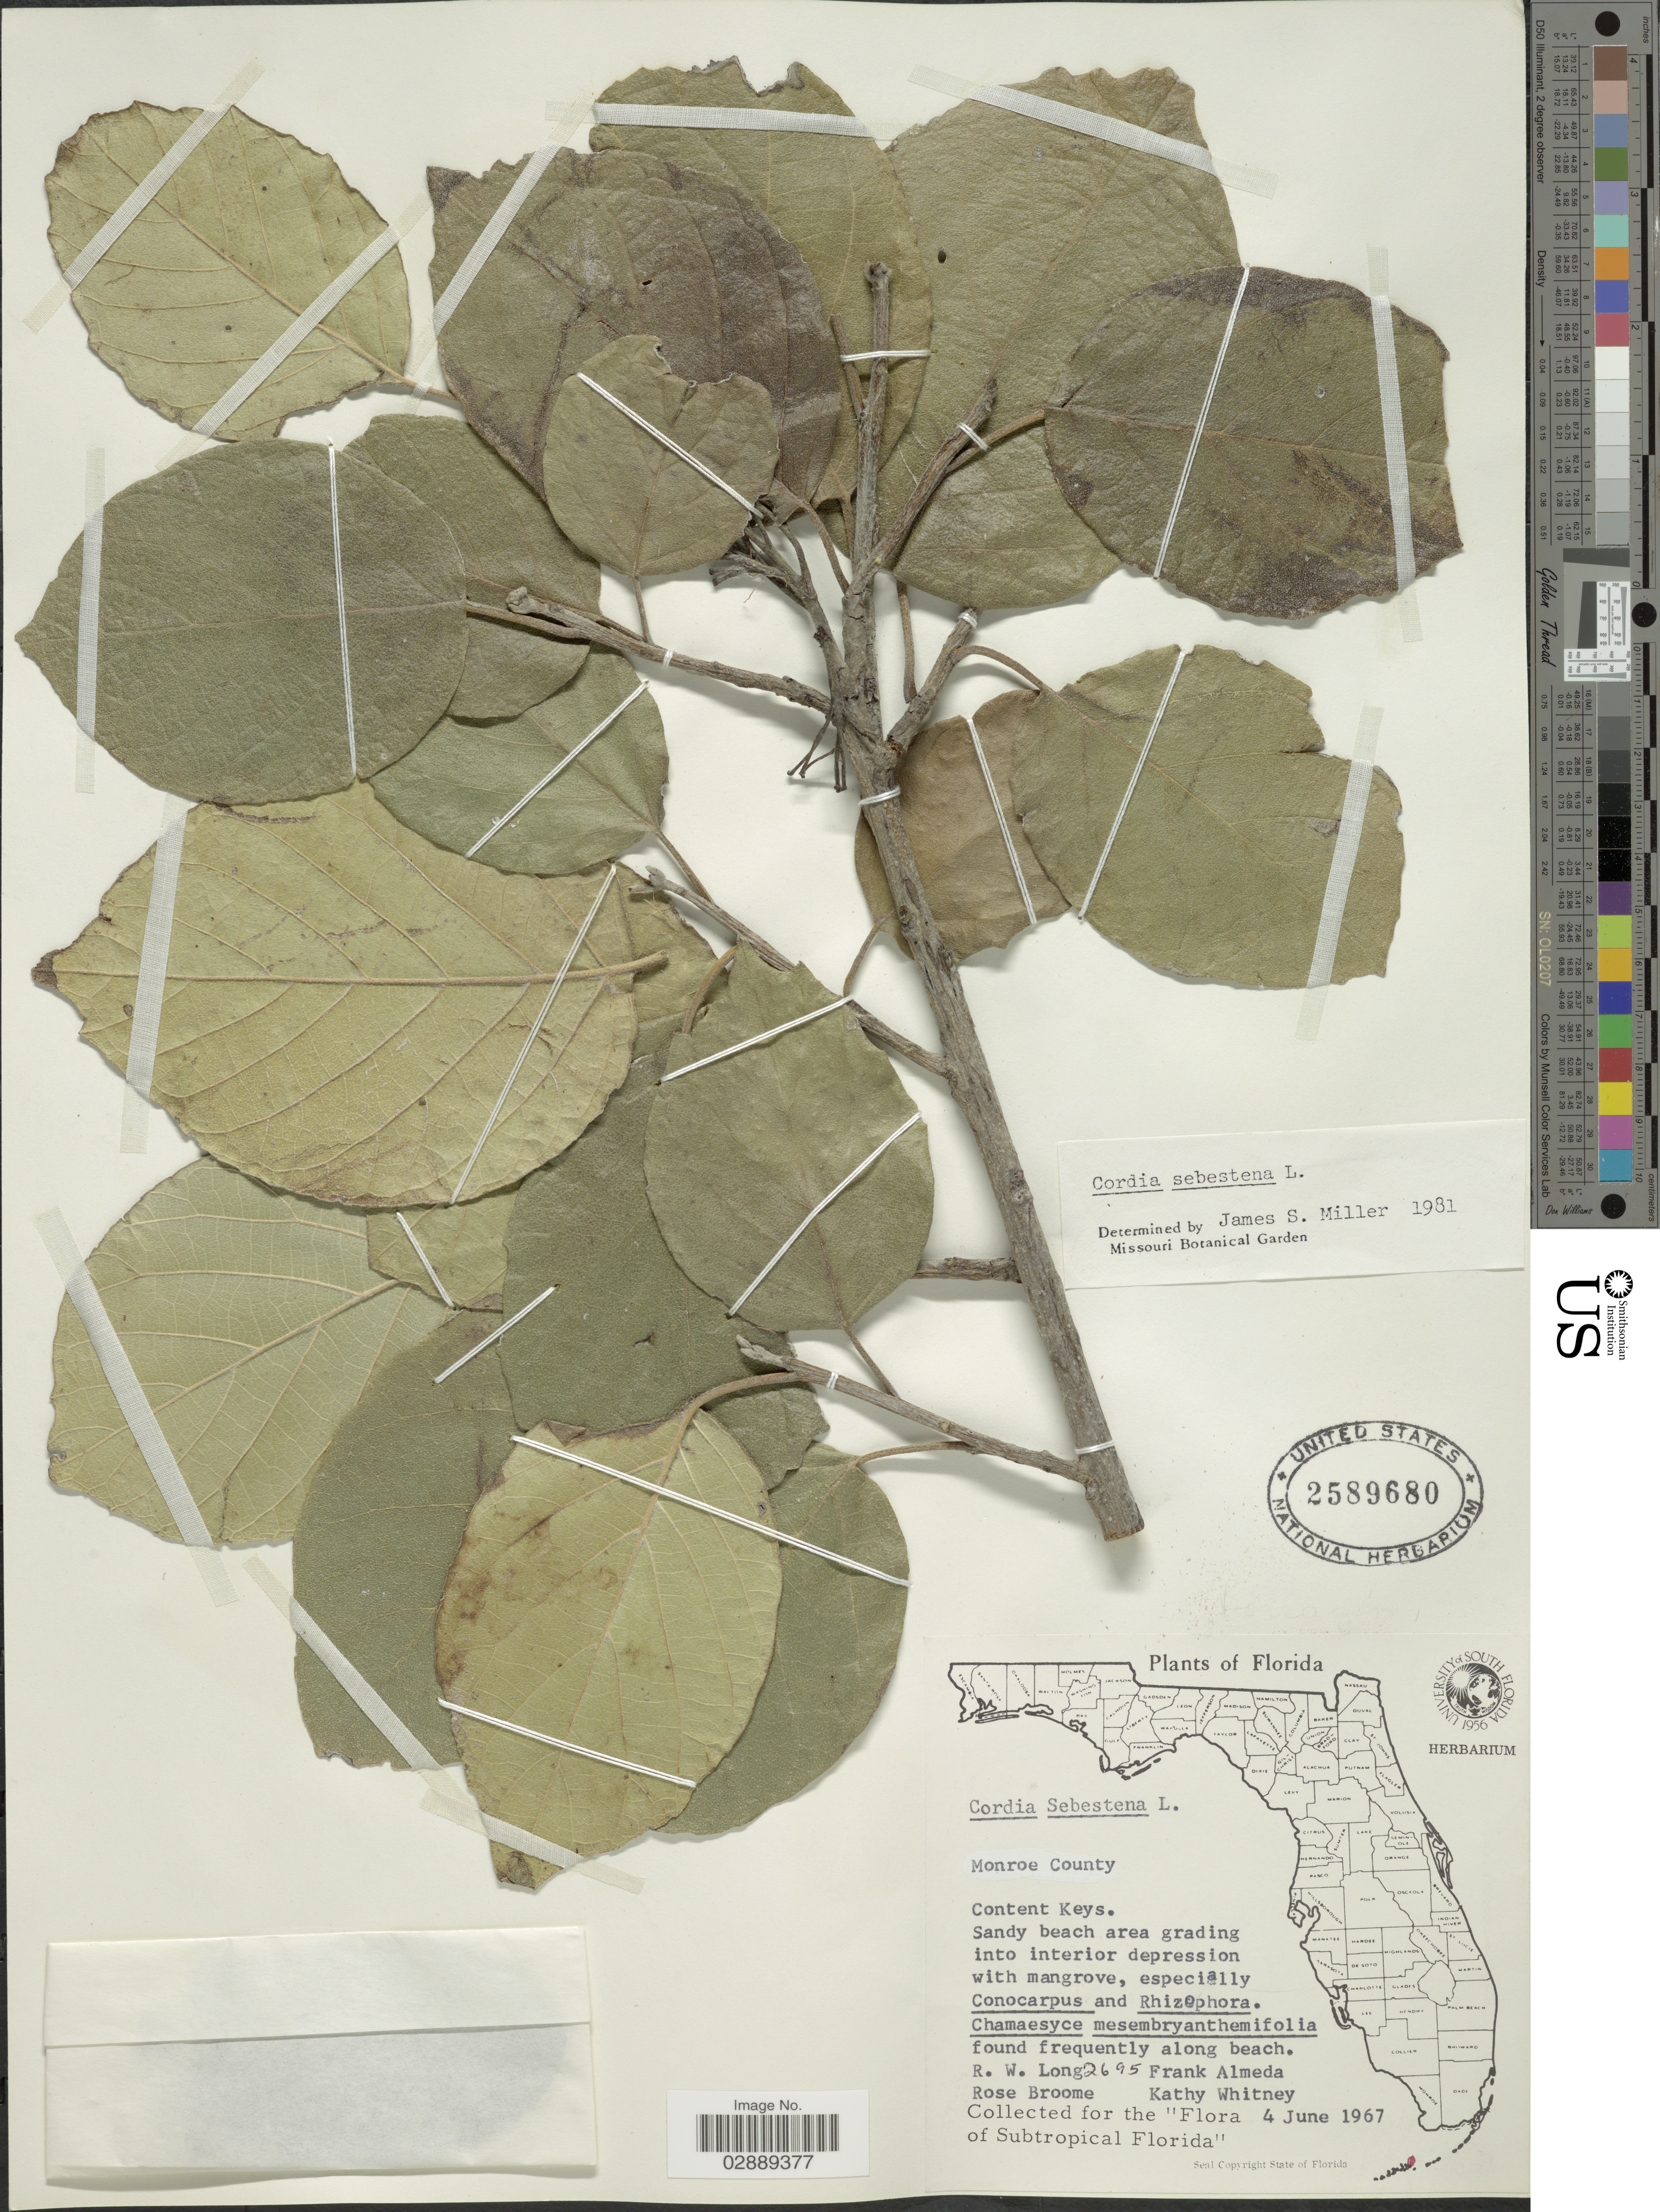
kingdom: Plantae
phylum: Tracheophyta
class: Magnoliopsida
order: Boraginales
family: Cordiaceae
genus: Cordia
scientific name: Cordia sebestena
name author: L.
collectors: R. W. Long, F. Almeda, R. Broome & K. Whitney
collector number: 2695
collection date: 1967-06-04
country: United States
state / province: Florida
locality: Monroe County. Content Keys.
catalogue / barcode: US 2589680